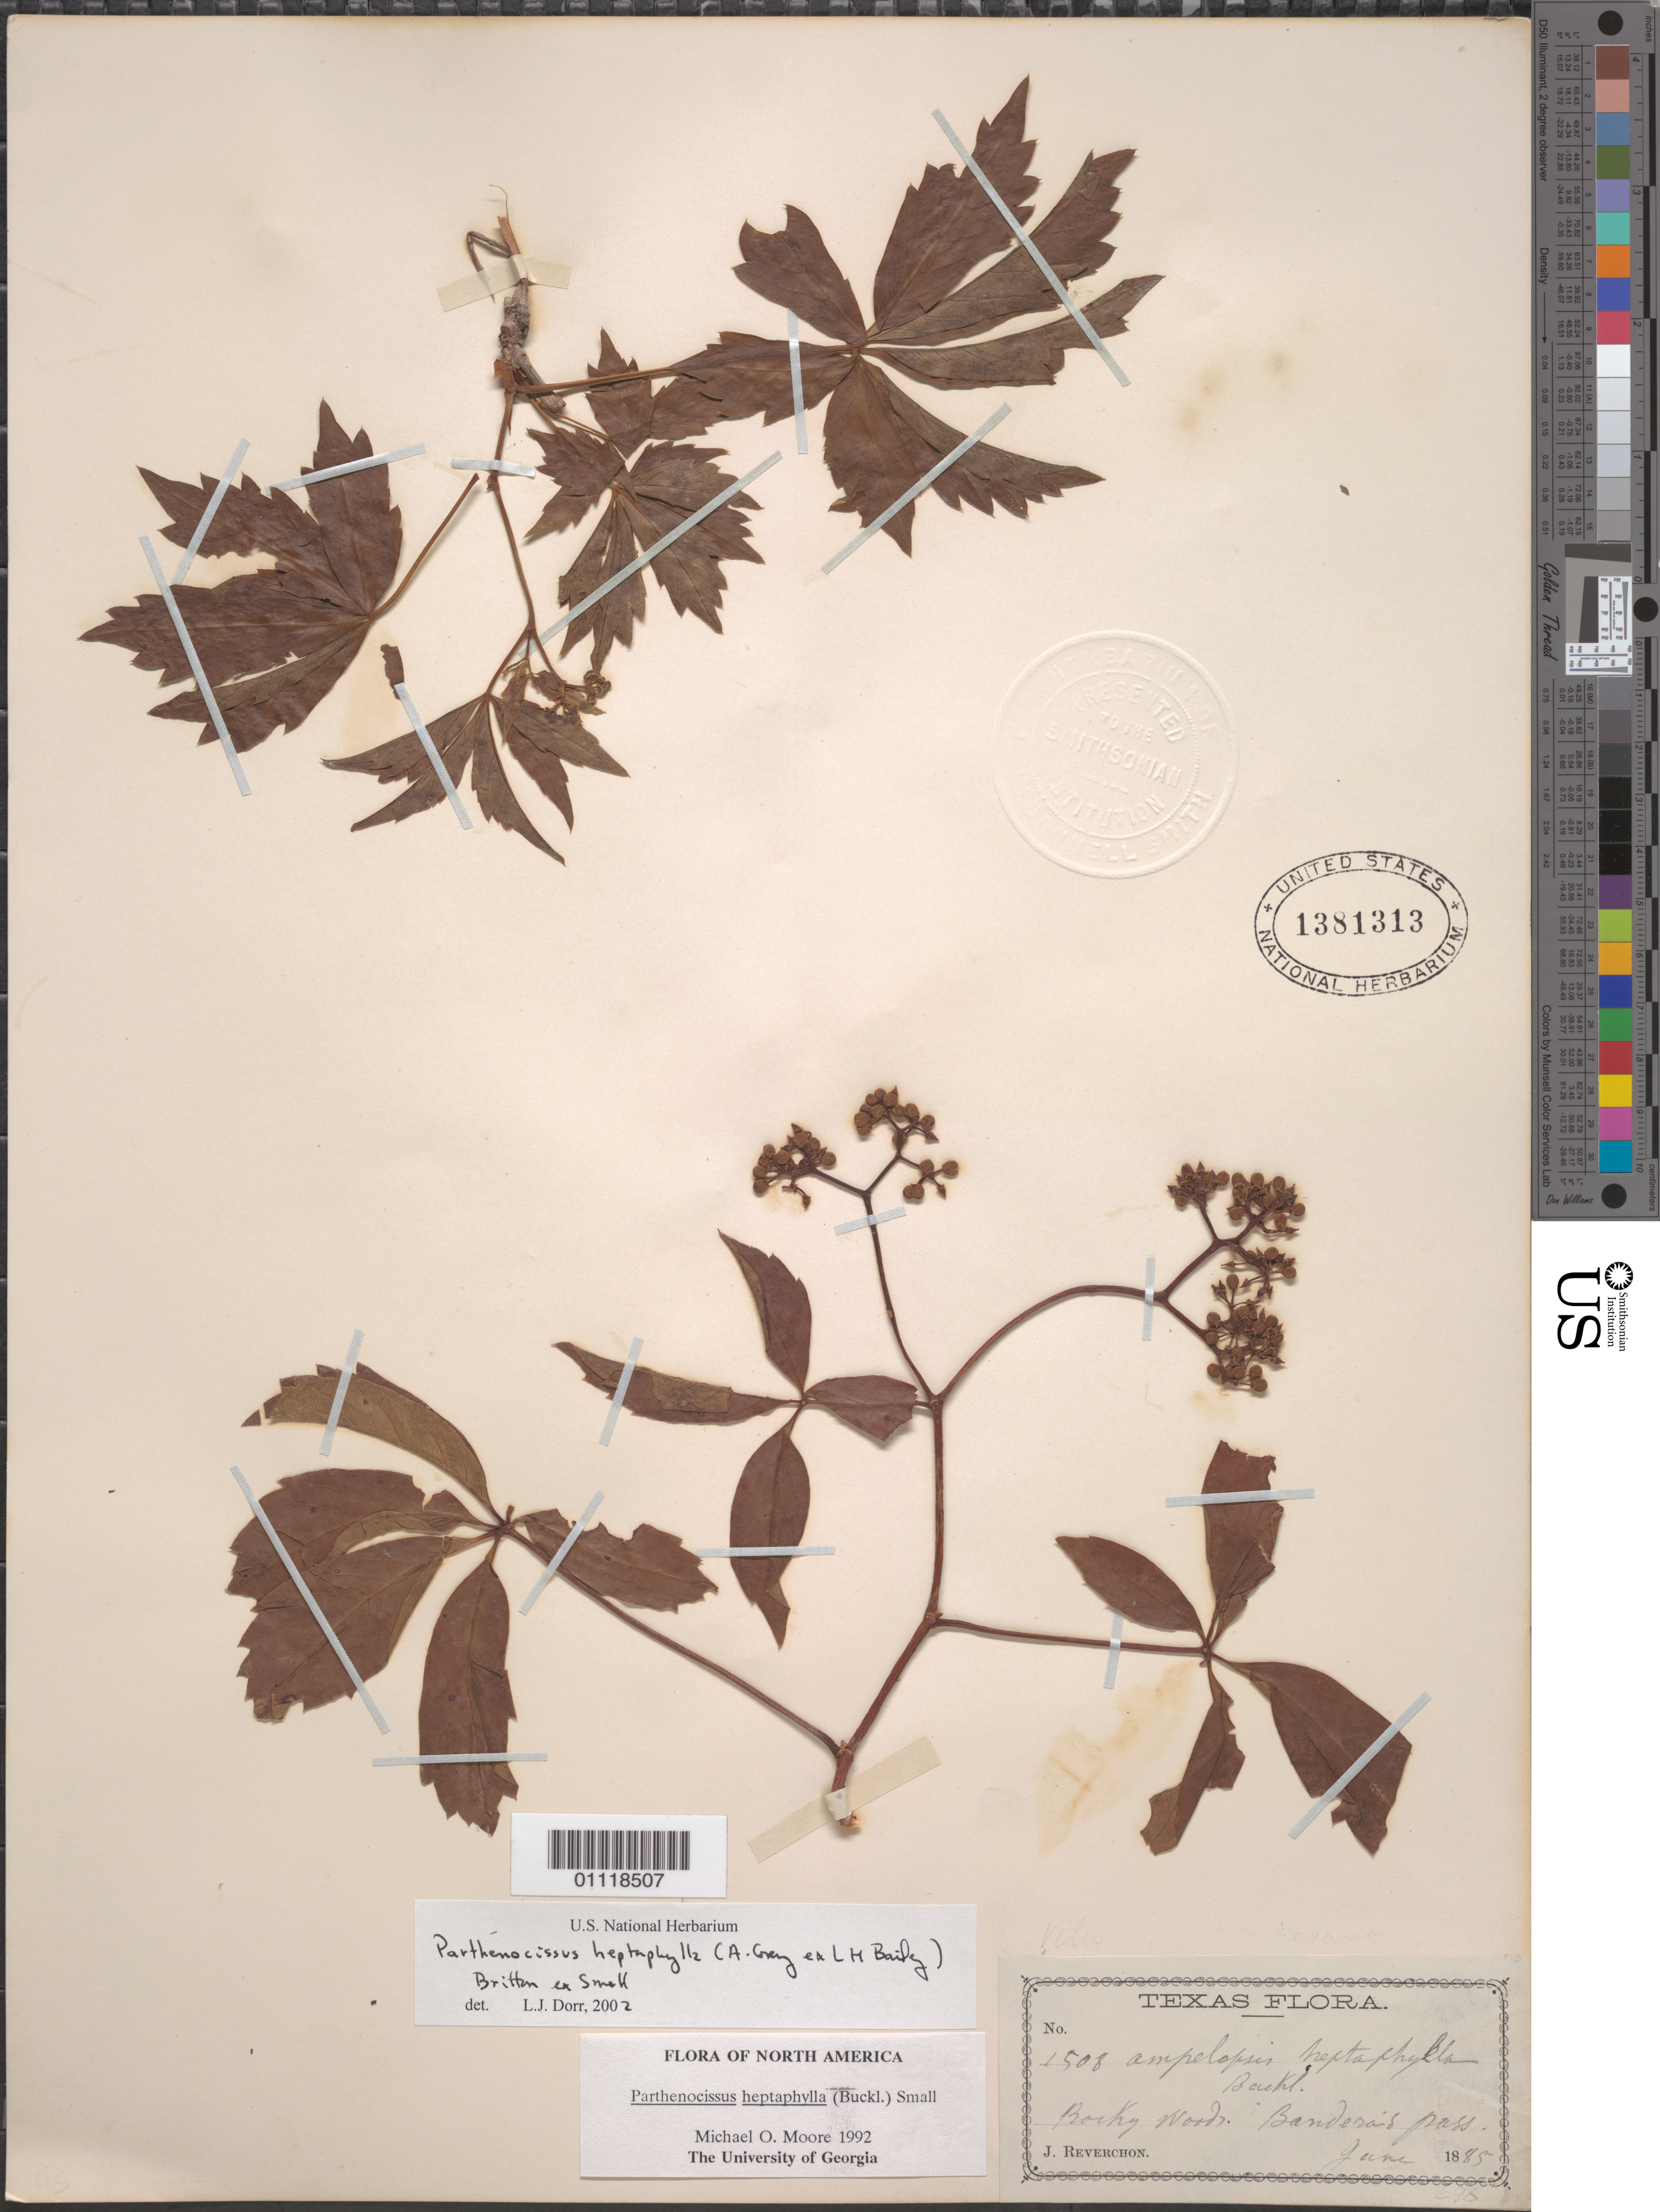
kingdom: Plantae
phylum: Tracheophyta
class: Magnoliopsida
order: Vitales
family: Vitaceae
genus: Parthenocissus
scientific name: Parthenocissus heptaphylla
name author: (Buckley) Britton ex Small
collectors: J. Reverchon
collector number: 1508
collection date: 1885-06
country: United States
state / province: Texas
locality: Rocky Woods. Bandera Pass.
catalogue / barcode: US 1381313